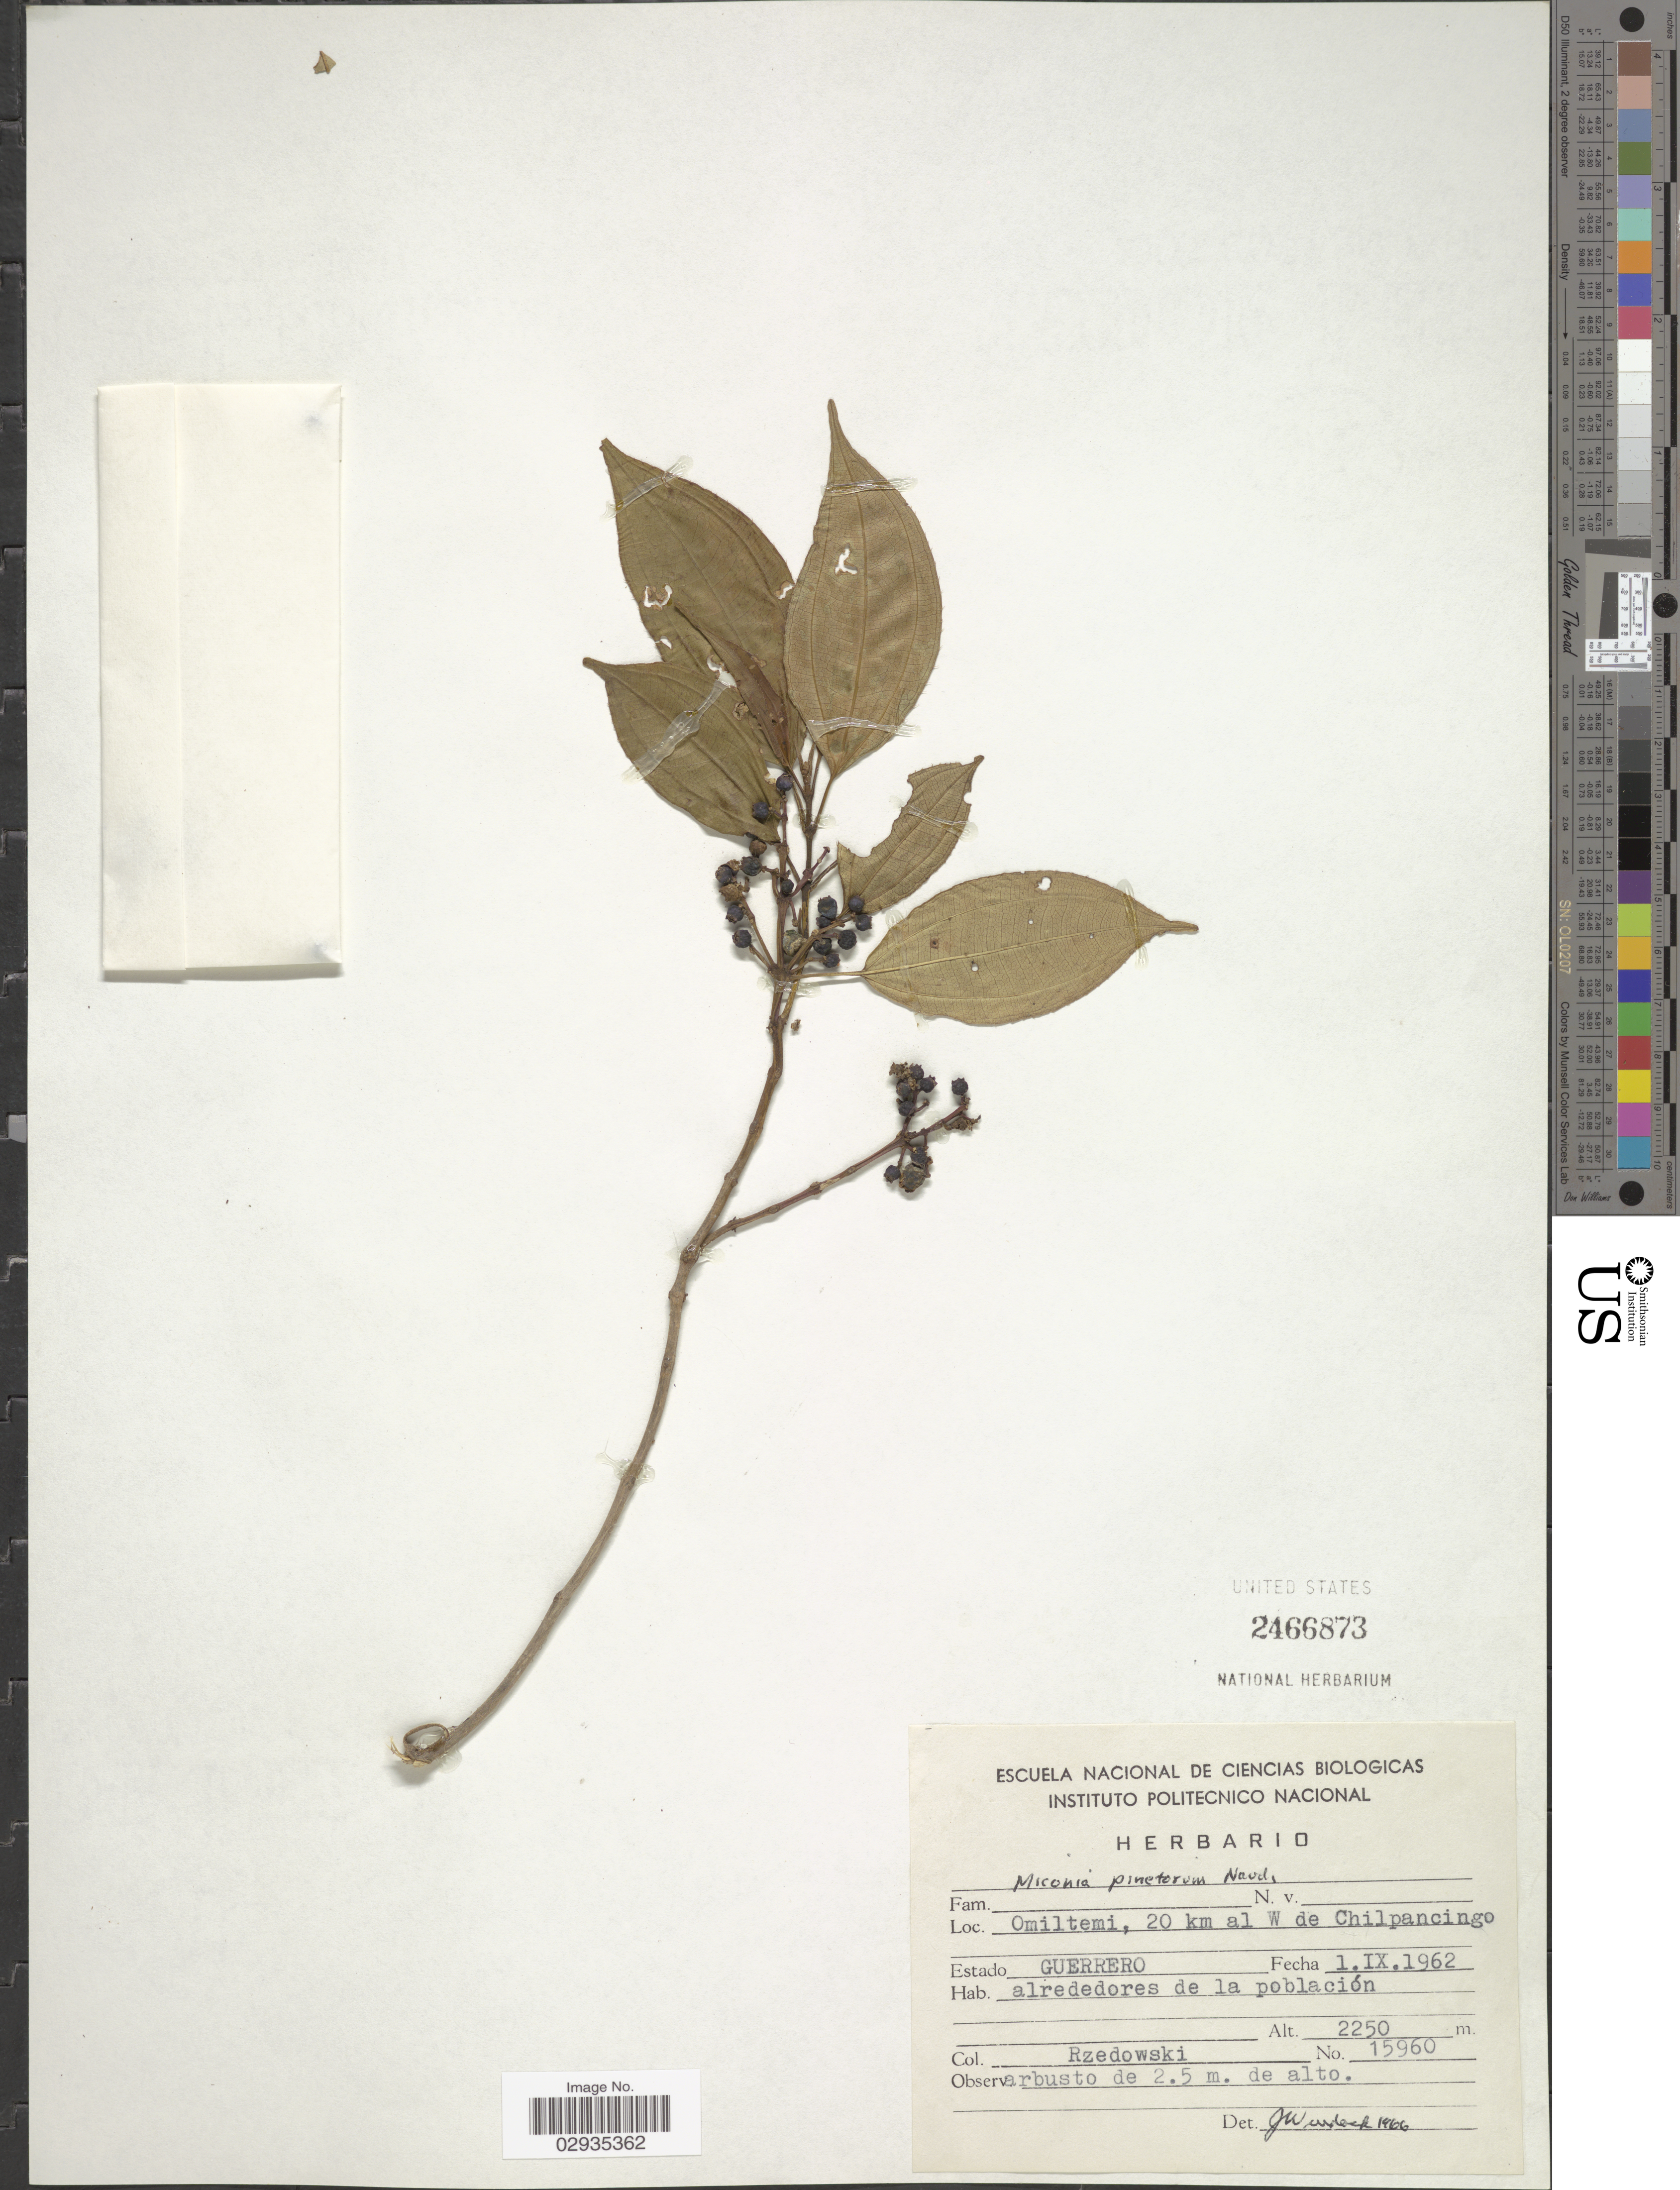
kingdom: Plantae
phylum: Tracheophyta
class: Magnoliopsida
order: Myrtales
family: Melastomataceae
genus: Miconia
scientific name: Miconia pinetorum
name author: Naudin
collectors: Rzedowski, --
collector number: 15960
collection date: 1962-09-01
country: Mexico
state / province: Guerrero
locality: Alrededores de la población.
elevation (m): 2250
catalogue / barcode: US 2466873